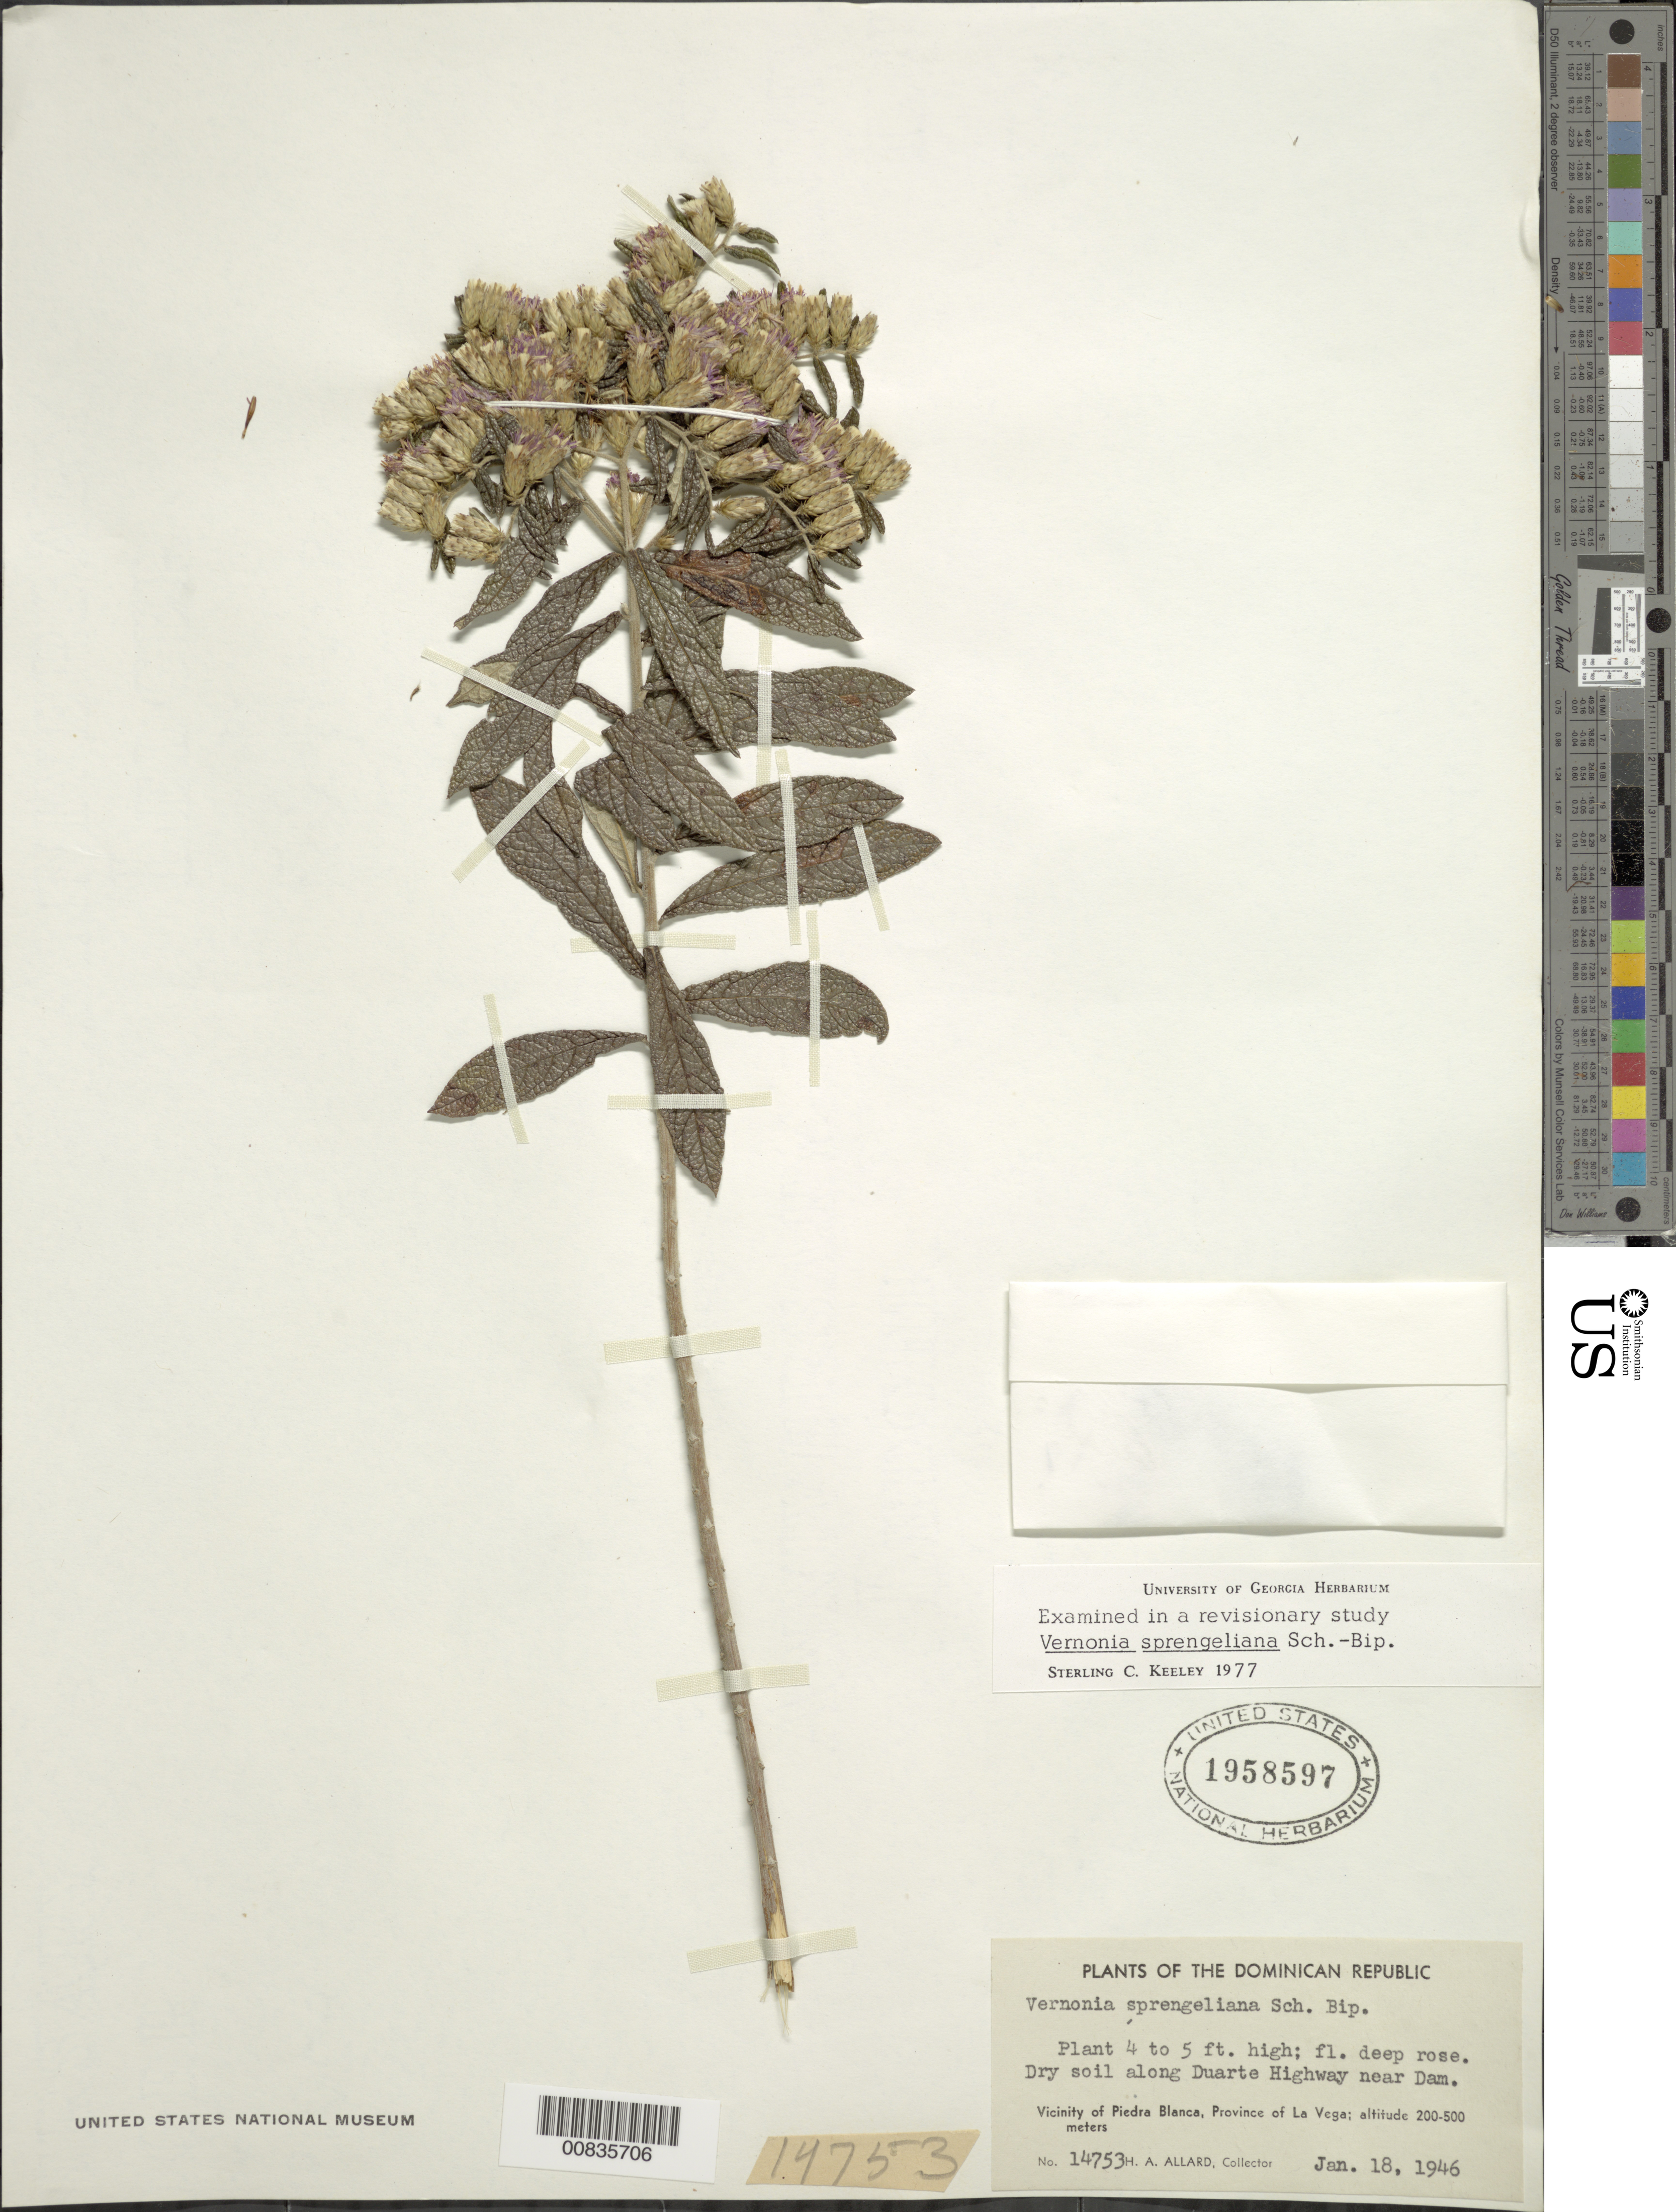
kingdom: Plantae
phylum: Tracheophyta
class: Magnoliopsida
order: Asterales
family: Asteraceae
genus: Lepidaploa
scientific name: Lepidaploa sprengeliana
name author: (Sch. Bip.) H. Rob.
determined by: Keeley, S. C.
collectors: H. A. Allard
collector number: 14753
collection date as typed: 18 Jan 1946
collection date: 1946-01-18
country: Dominican Republic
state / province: La Vega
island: Hispaniola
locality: Vicinity of Piedra Blanca, along Duarte Highway near Dam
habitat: Dry soil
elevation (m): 200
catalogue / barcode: US 1958597